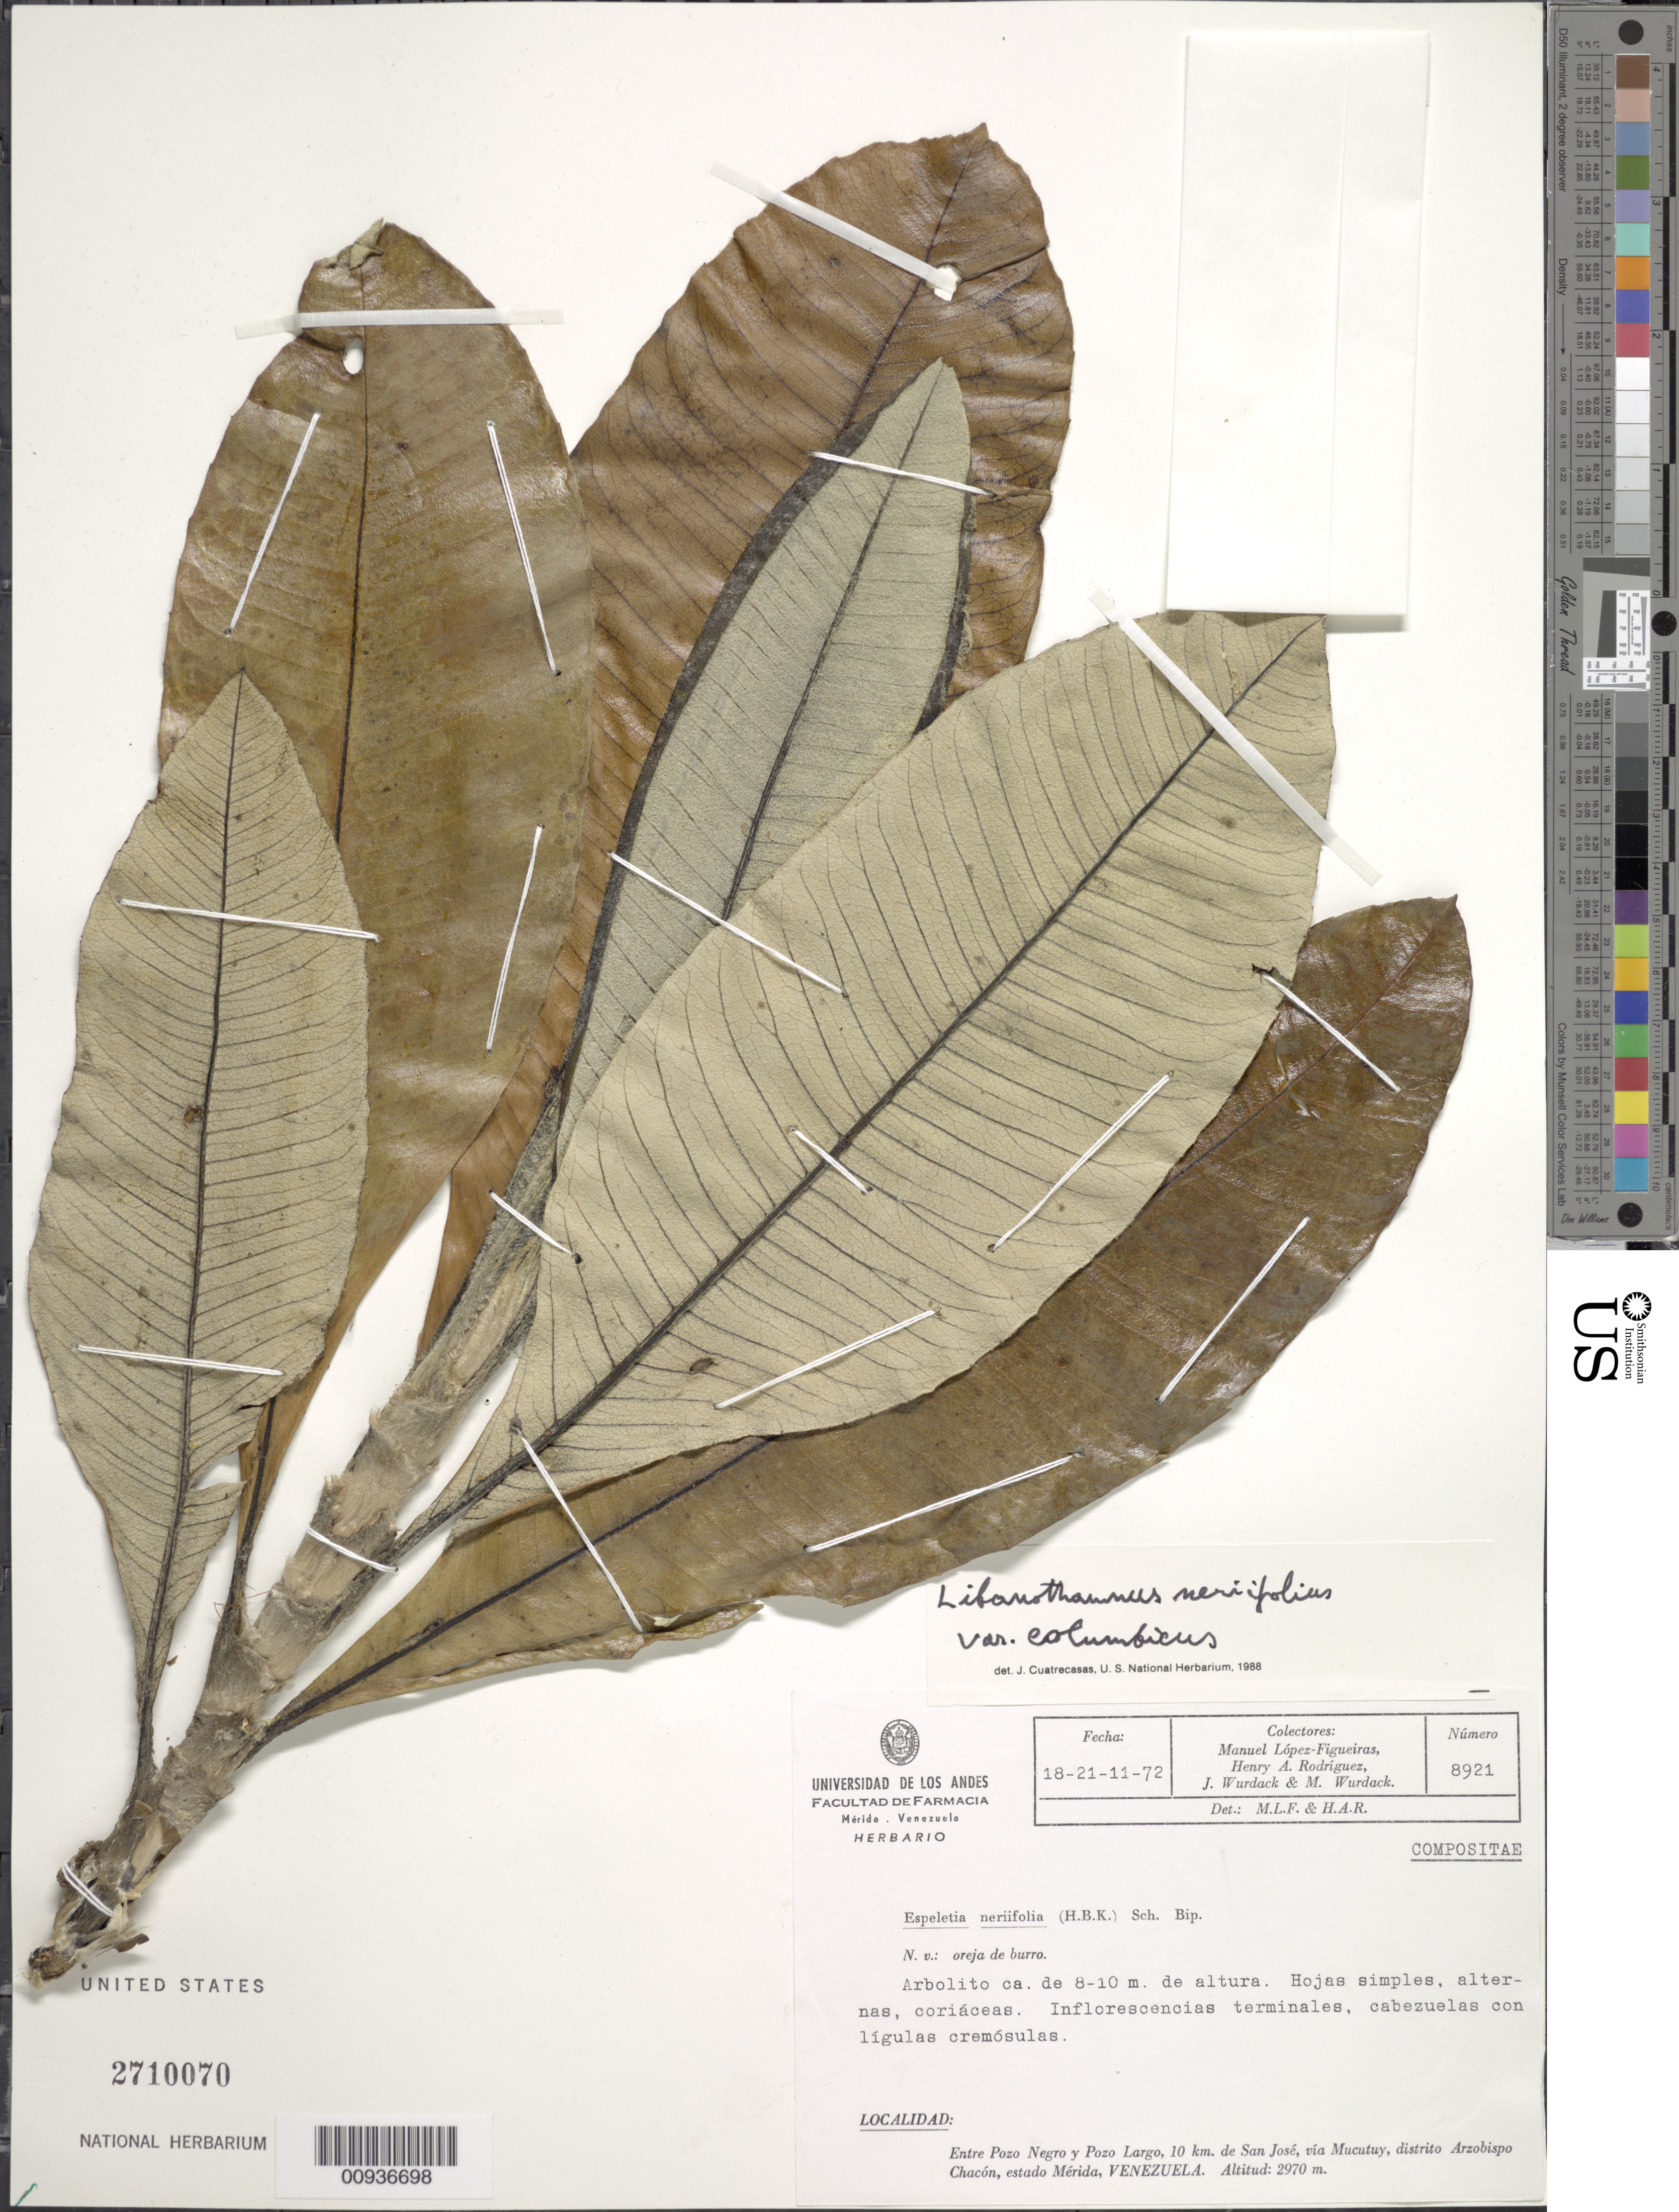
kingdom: Plantae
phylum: Tracheophyta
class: Magnoliopsida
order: Asterales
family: Asteraceae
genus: Libanothamnus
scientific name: Libanothamnus neriifolius var. columbicus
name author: (Cuatrec.) Cuatrec.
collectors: M. López Figueiras, H. A. Rodriguez, J. J. Wurdack & M. L. Wurdack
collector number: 8921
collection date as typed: Transcribed d/m/y: 18/11/72 to 21/11/72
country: Venezuela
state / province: Mérida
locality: Entre Pozo Negro y Pozo Largo, 10 km de San Jose, via Mucutuy, Distrito Arzobispo Chacon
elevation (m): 2970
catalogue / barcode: US 2710070